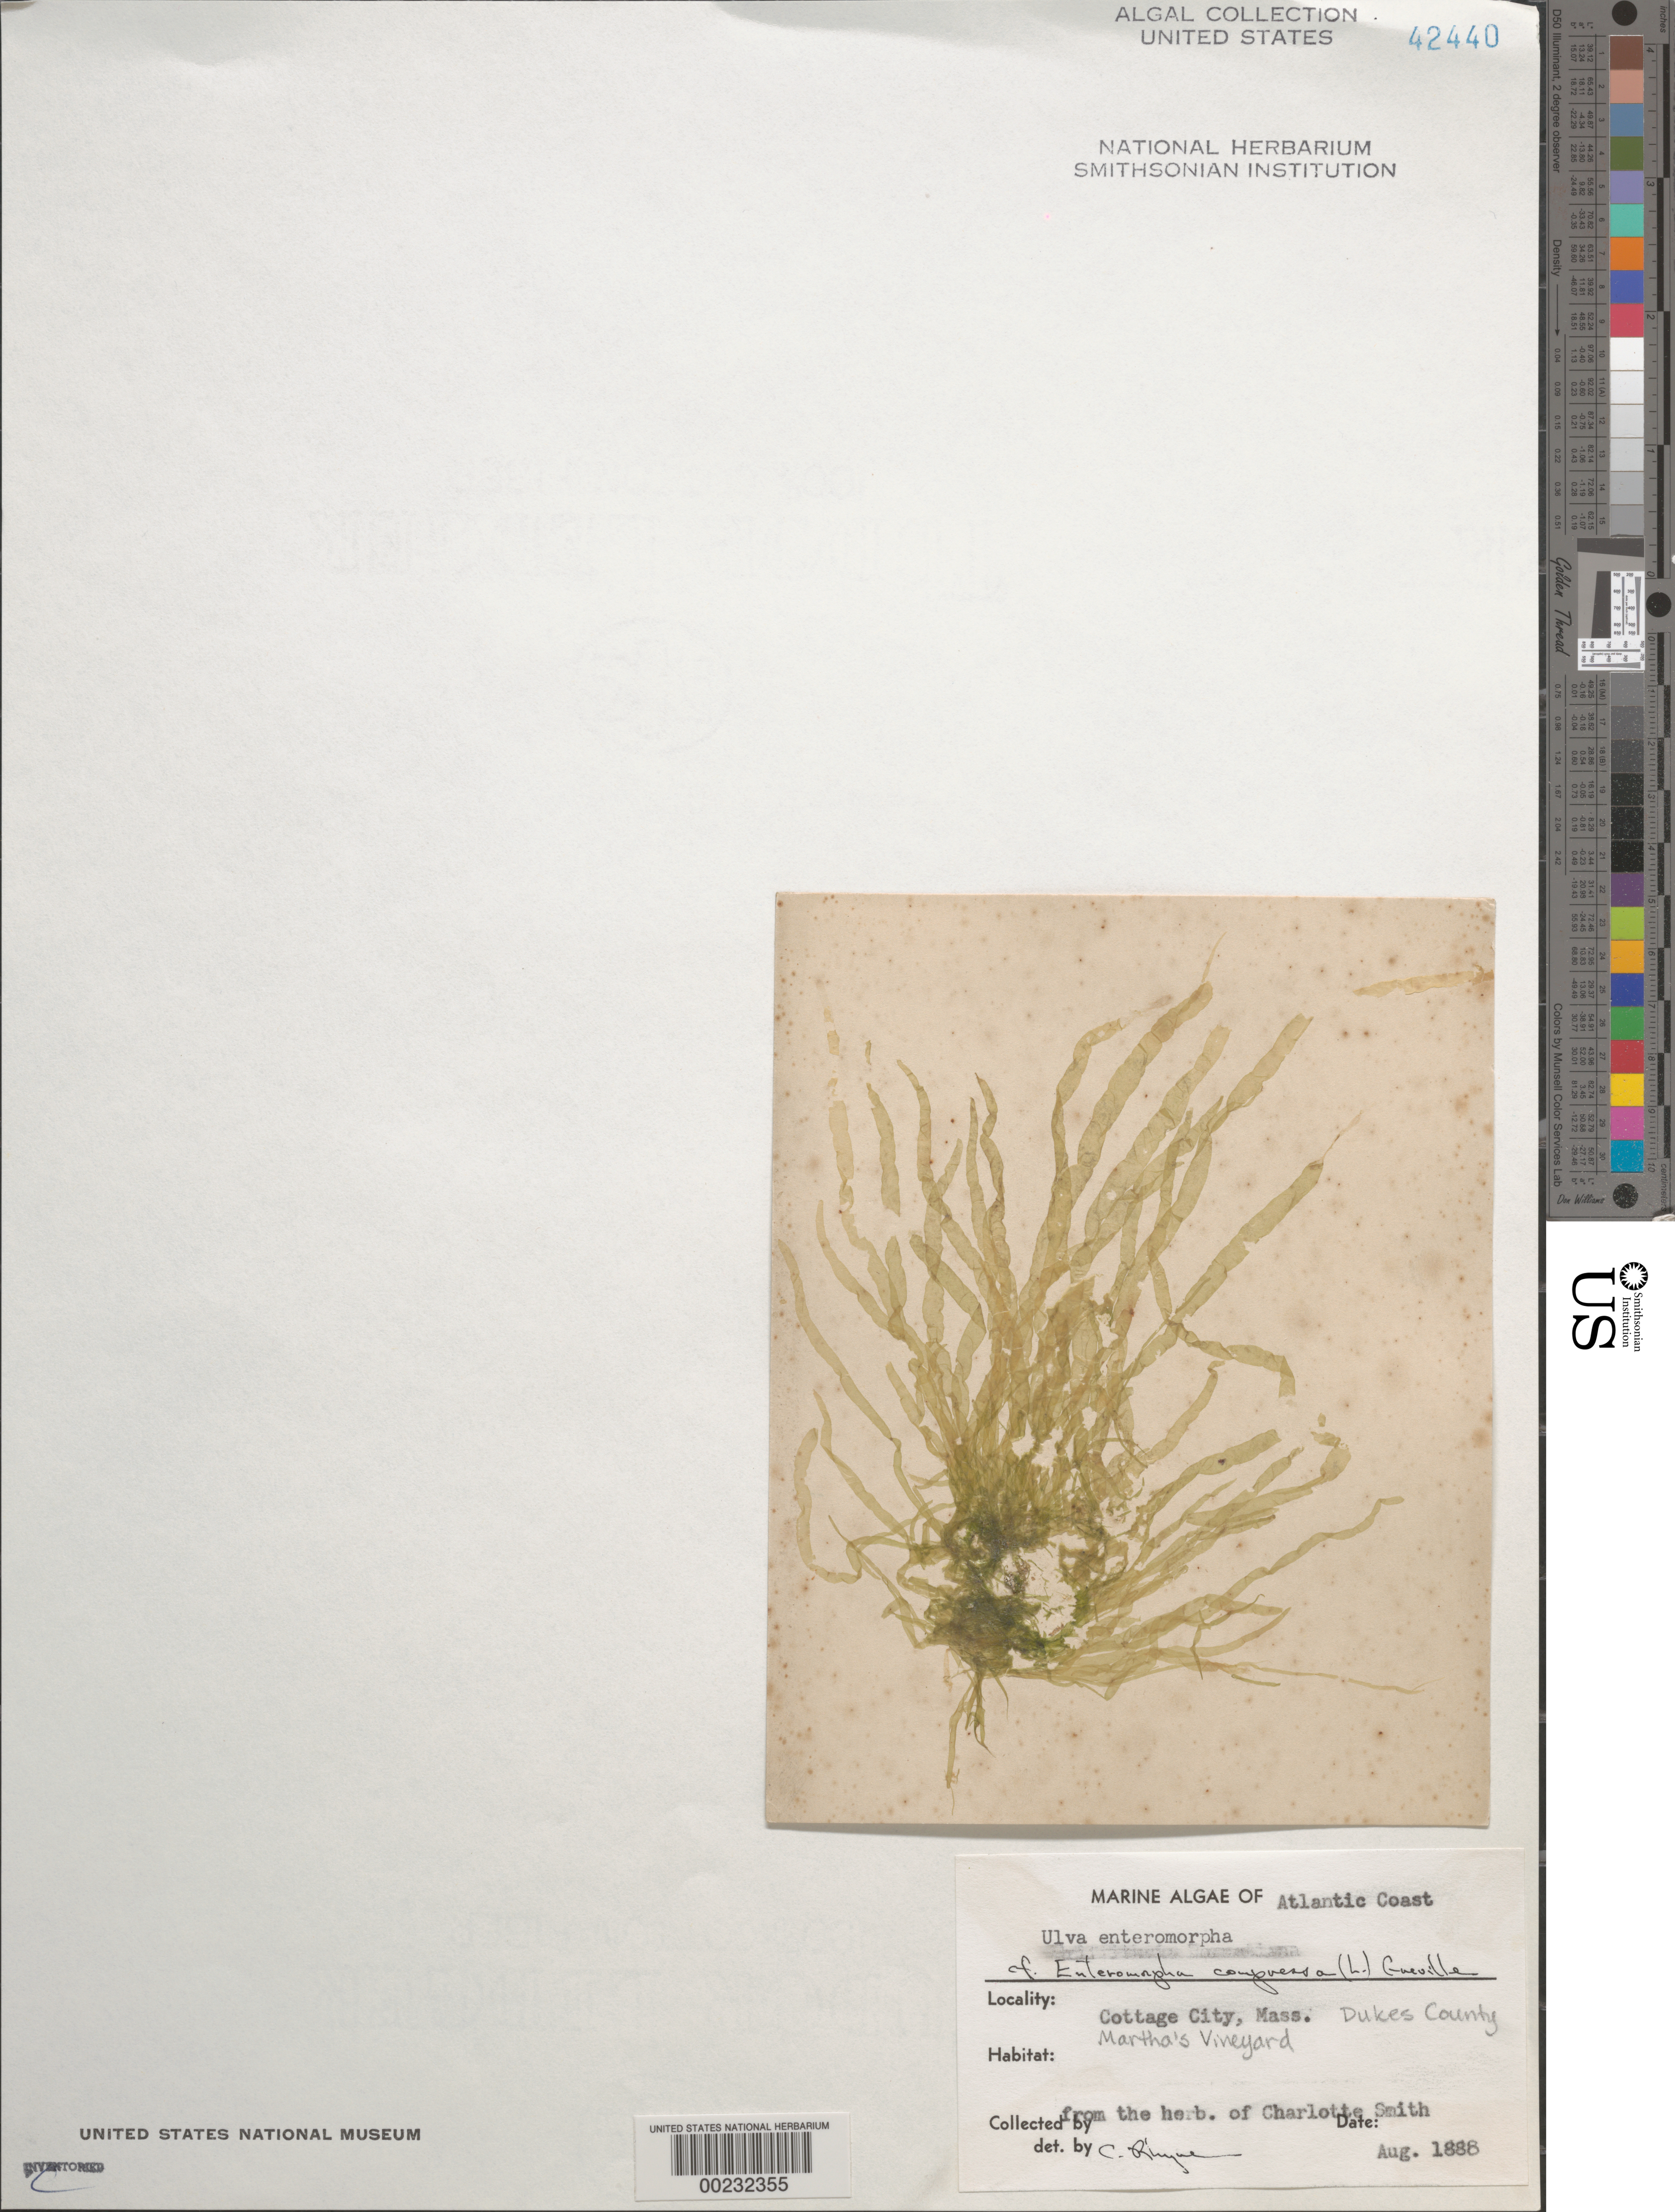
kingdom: Plantae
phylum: Chlorophyta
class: Ulvophyceae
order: Ulvales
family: Ulvaceae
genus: Ulva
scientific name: Ulva compressa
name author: L.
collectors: Charlotte Smith (herbarium)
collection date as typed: Aug 1888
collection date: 1888-08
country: United States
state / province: Massachusetts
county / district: Dukes County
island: Martha's Vineyard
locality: Cottage City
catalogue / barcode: US 42440